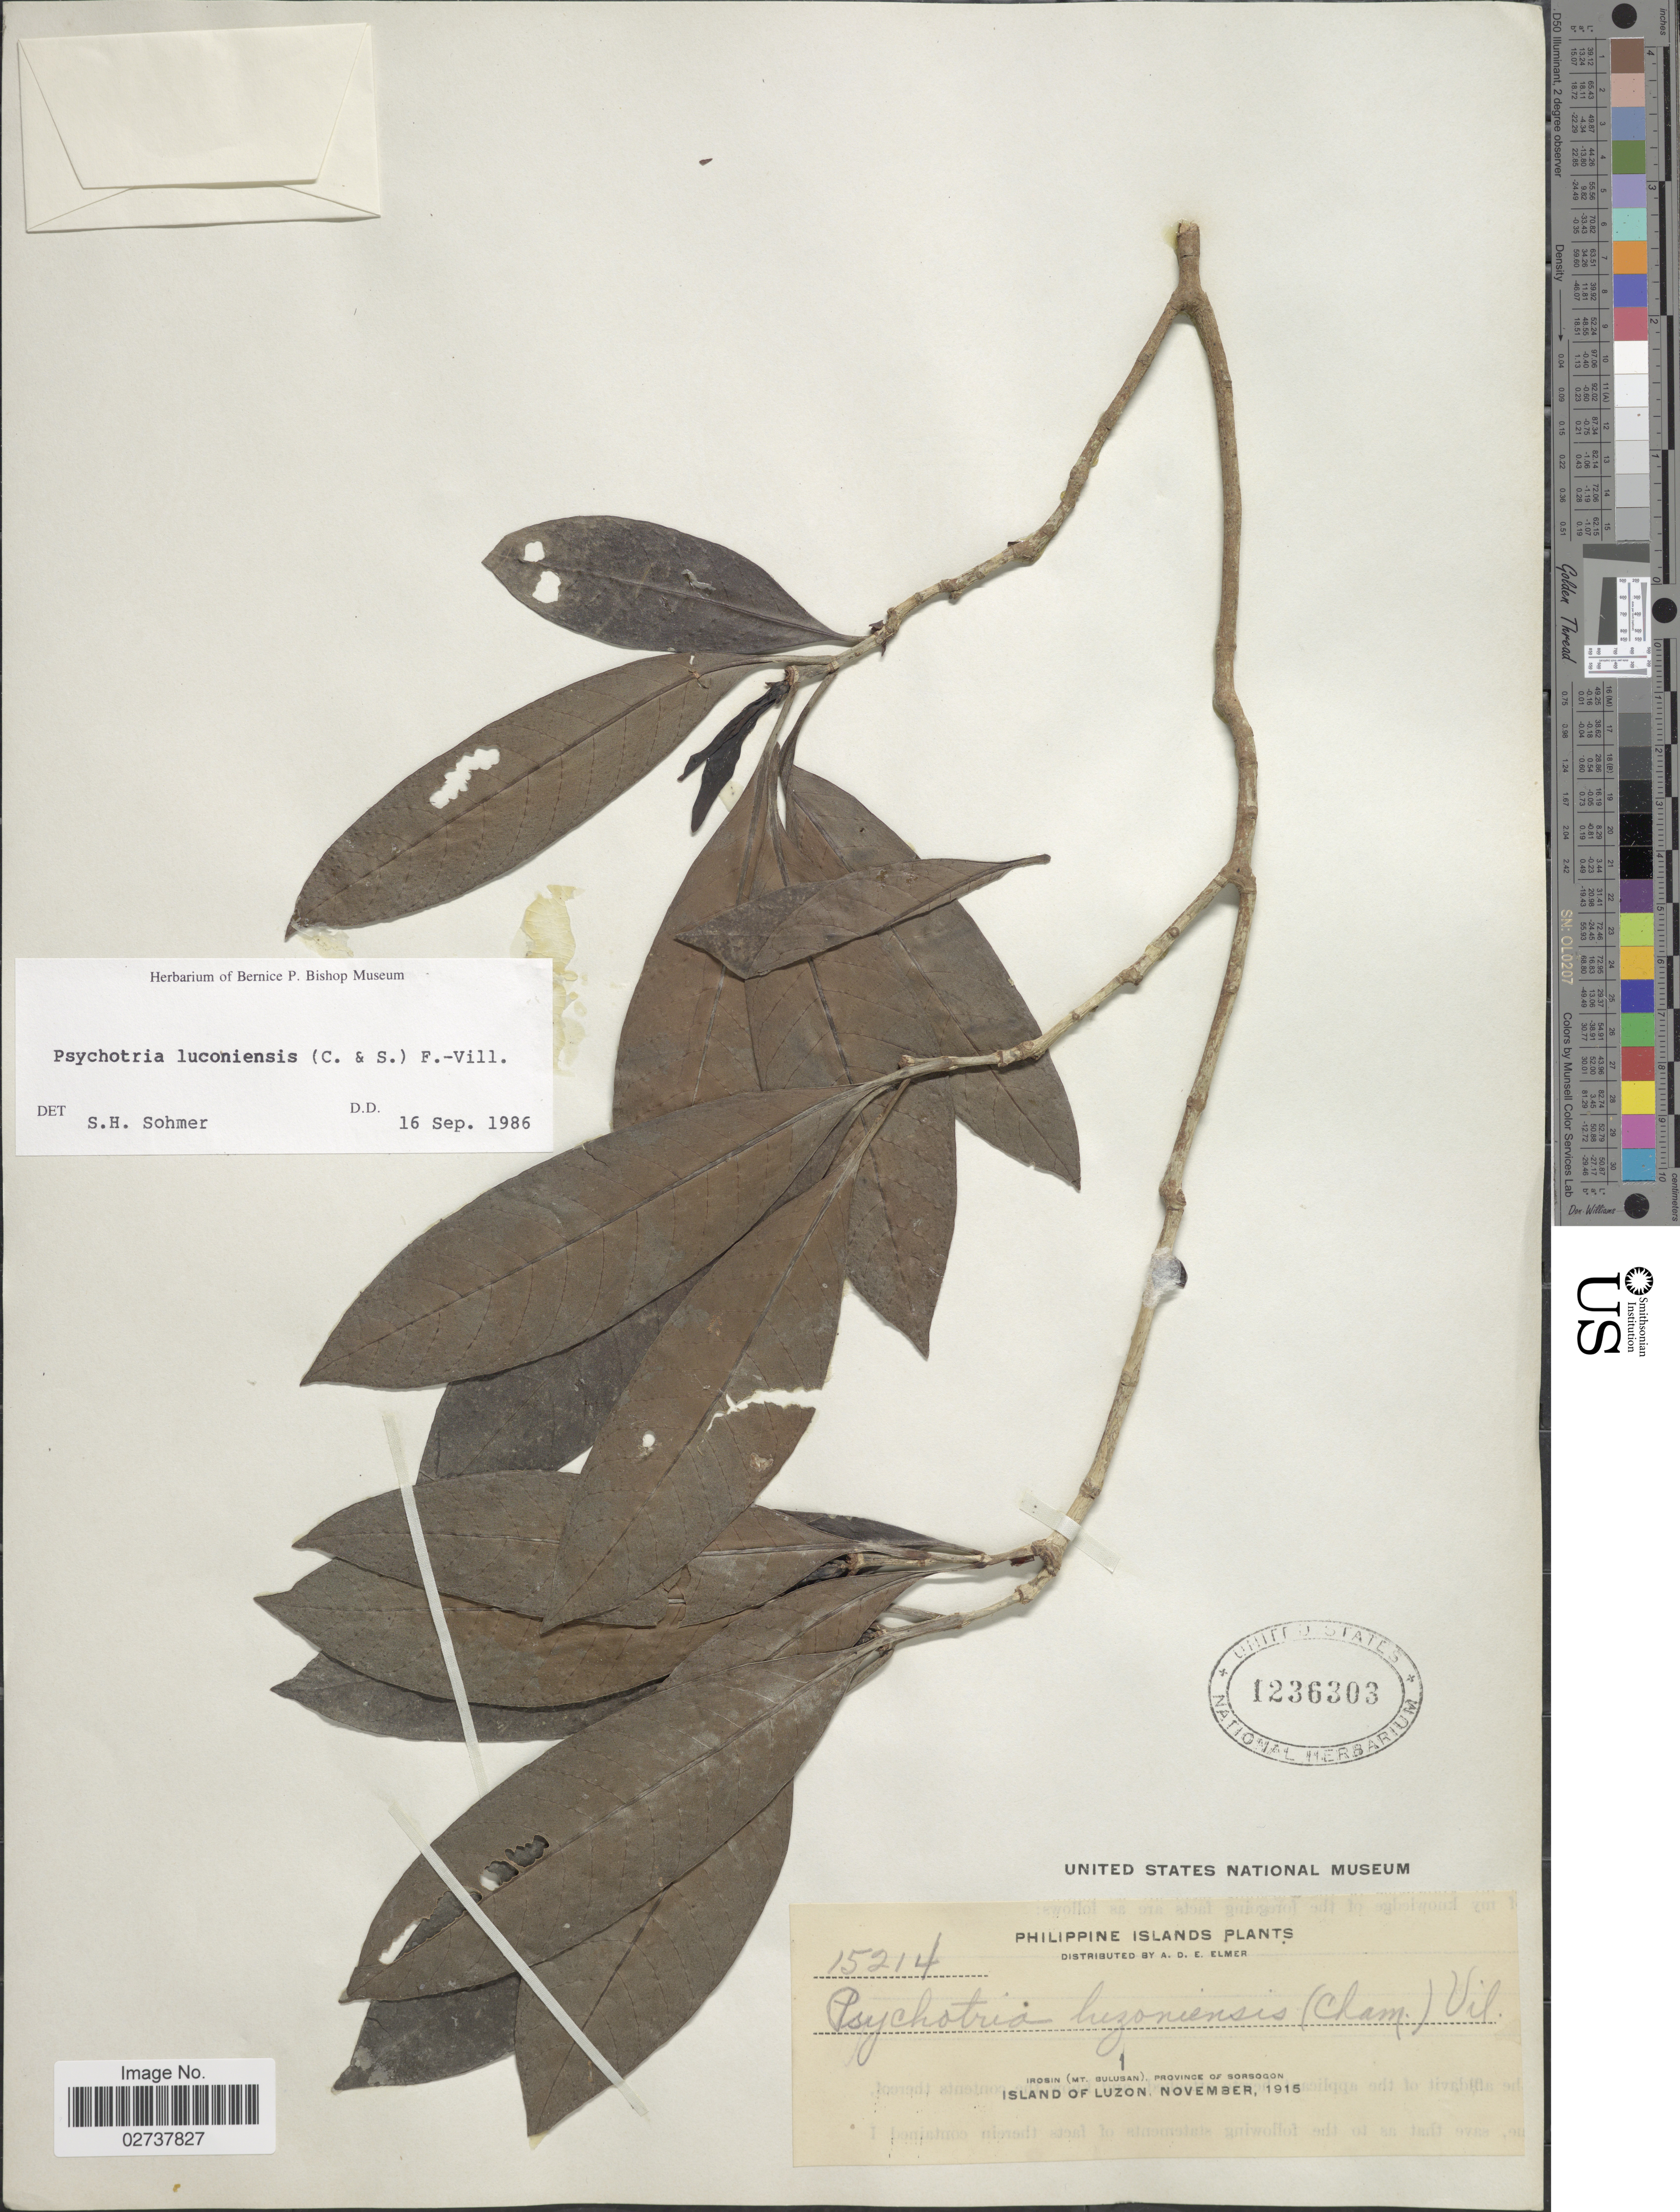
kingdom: Plantae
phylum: Tracheophyta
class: Magnoliopsida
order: Gentianales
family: Rubiaceae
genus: Psychotria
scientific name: Psychotria luzoniensis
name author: (Cham. & Schltdl.) Fern.-Vill.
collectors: A. D. E. Elmer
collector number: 15214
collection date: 1915-11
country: Philippines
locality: Irosin (Mt. Bulusan) Province of Sorsogon, Island of Luzon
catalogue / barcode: US 1236303